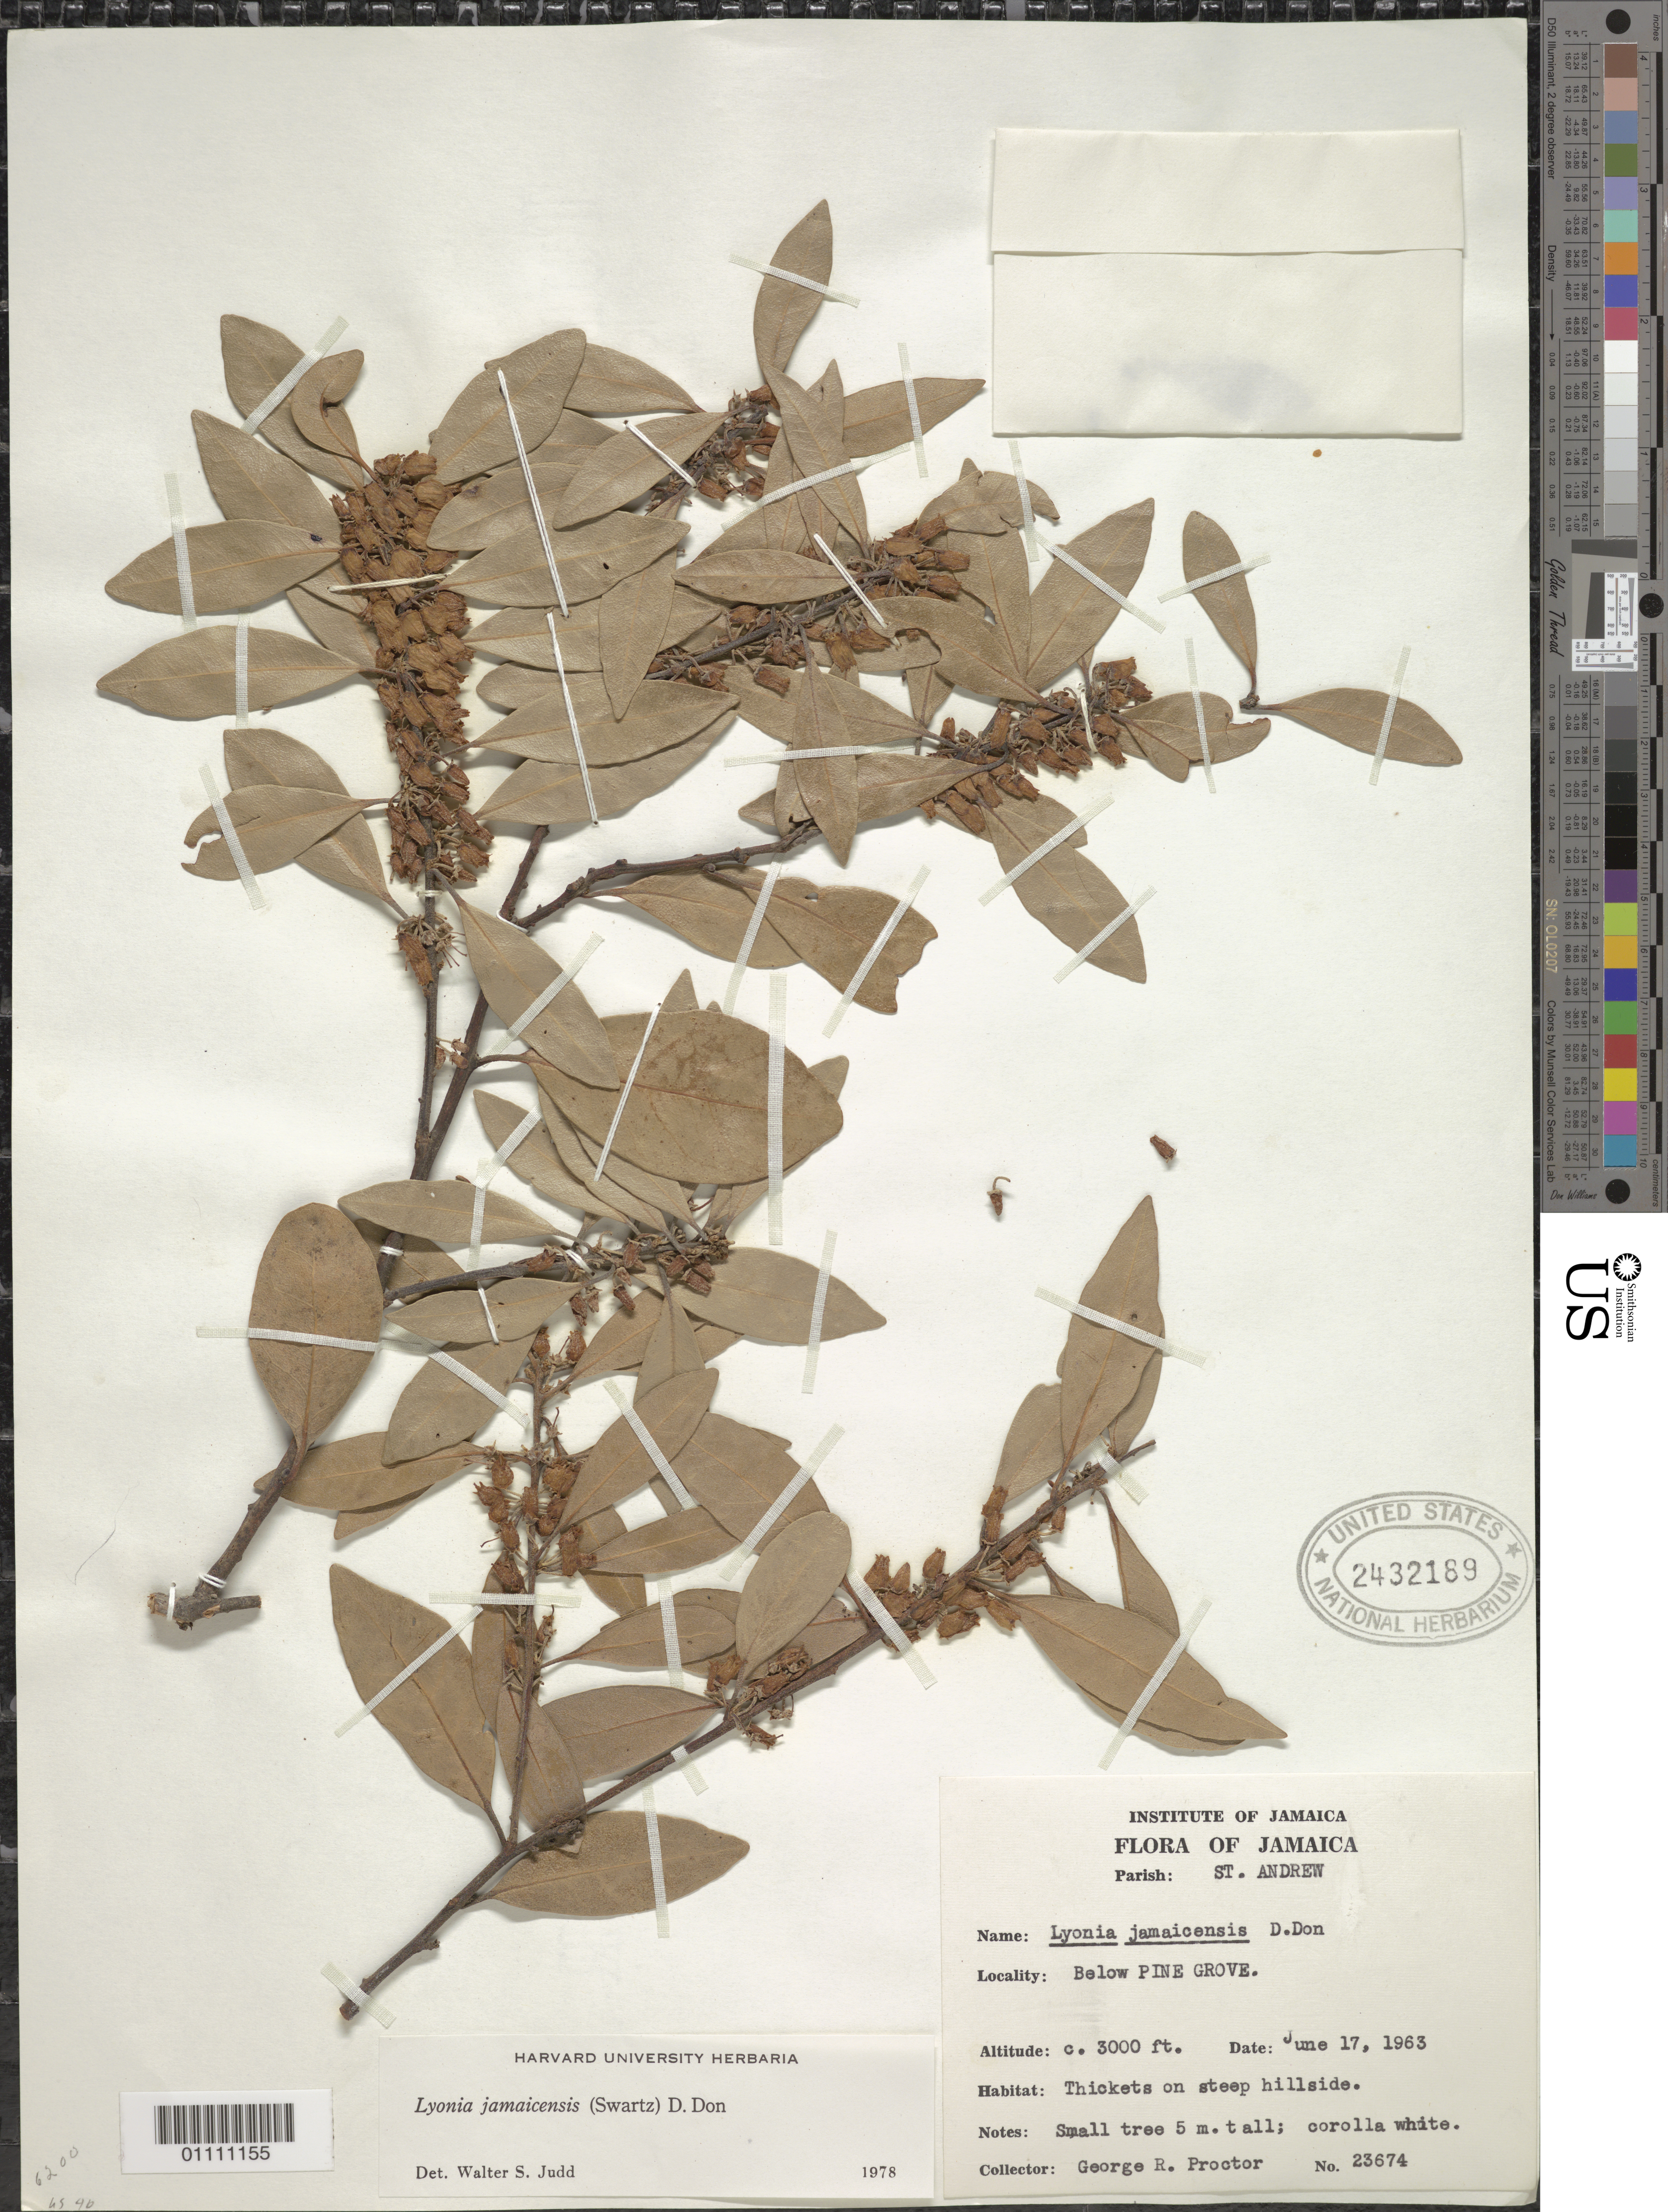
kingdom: Plantae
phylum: Tracheophyta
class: Magnoliopsida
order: Ericales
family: Ericaceae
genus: Lyonia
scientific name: Lyonia jamaicensis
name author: (Sw.) D. Don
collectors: G. R. Proctor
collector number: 23674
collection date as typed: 17 Jun 1963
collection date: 1963-06-17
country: Jamaica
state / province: Saint Andrew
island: Jamaica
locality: Below Pine Grove. Thickets on steep hillside.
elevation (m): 914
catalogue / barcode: US 2432189